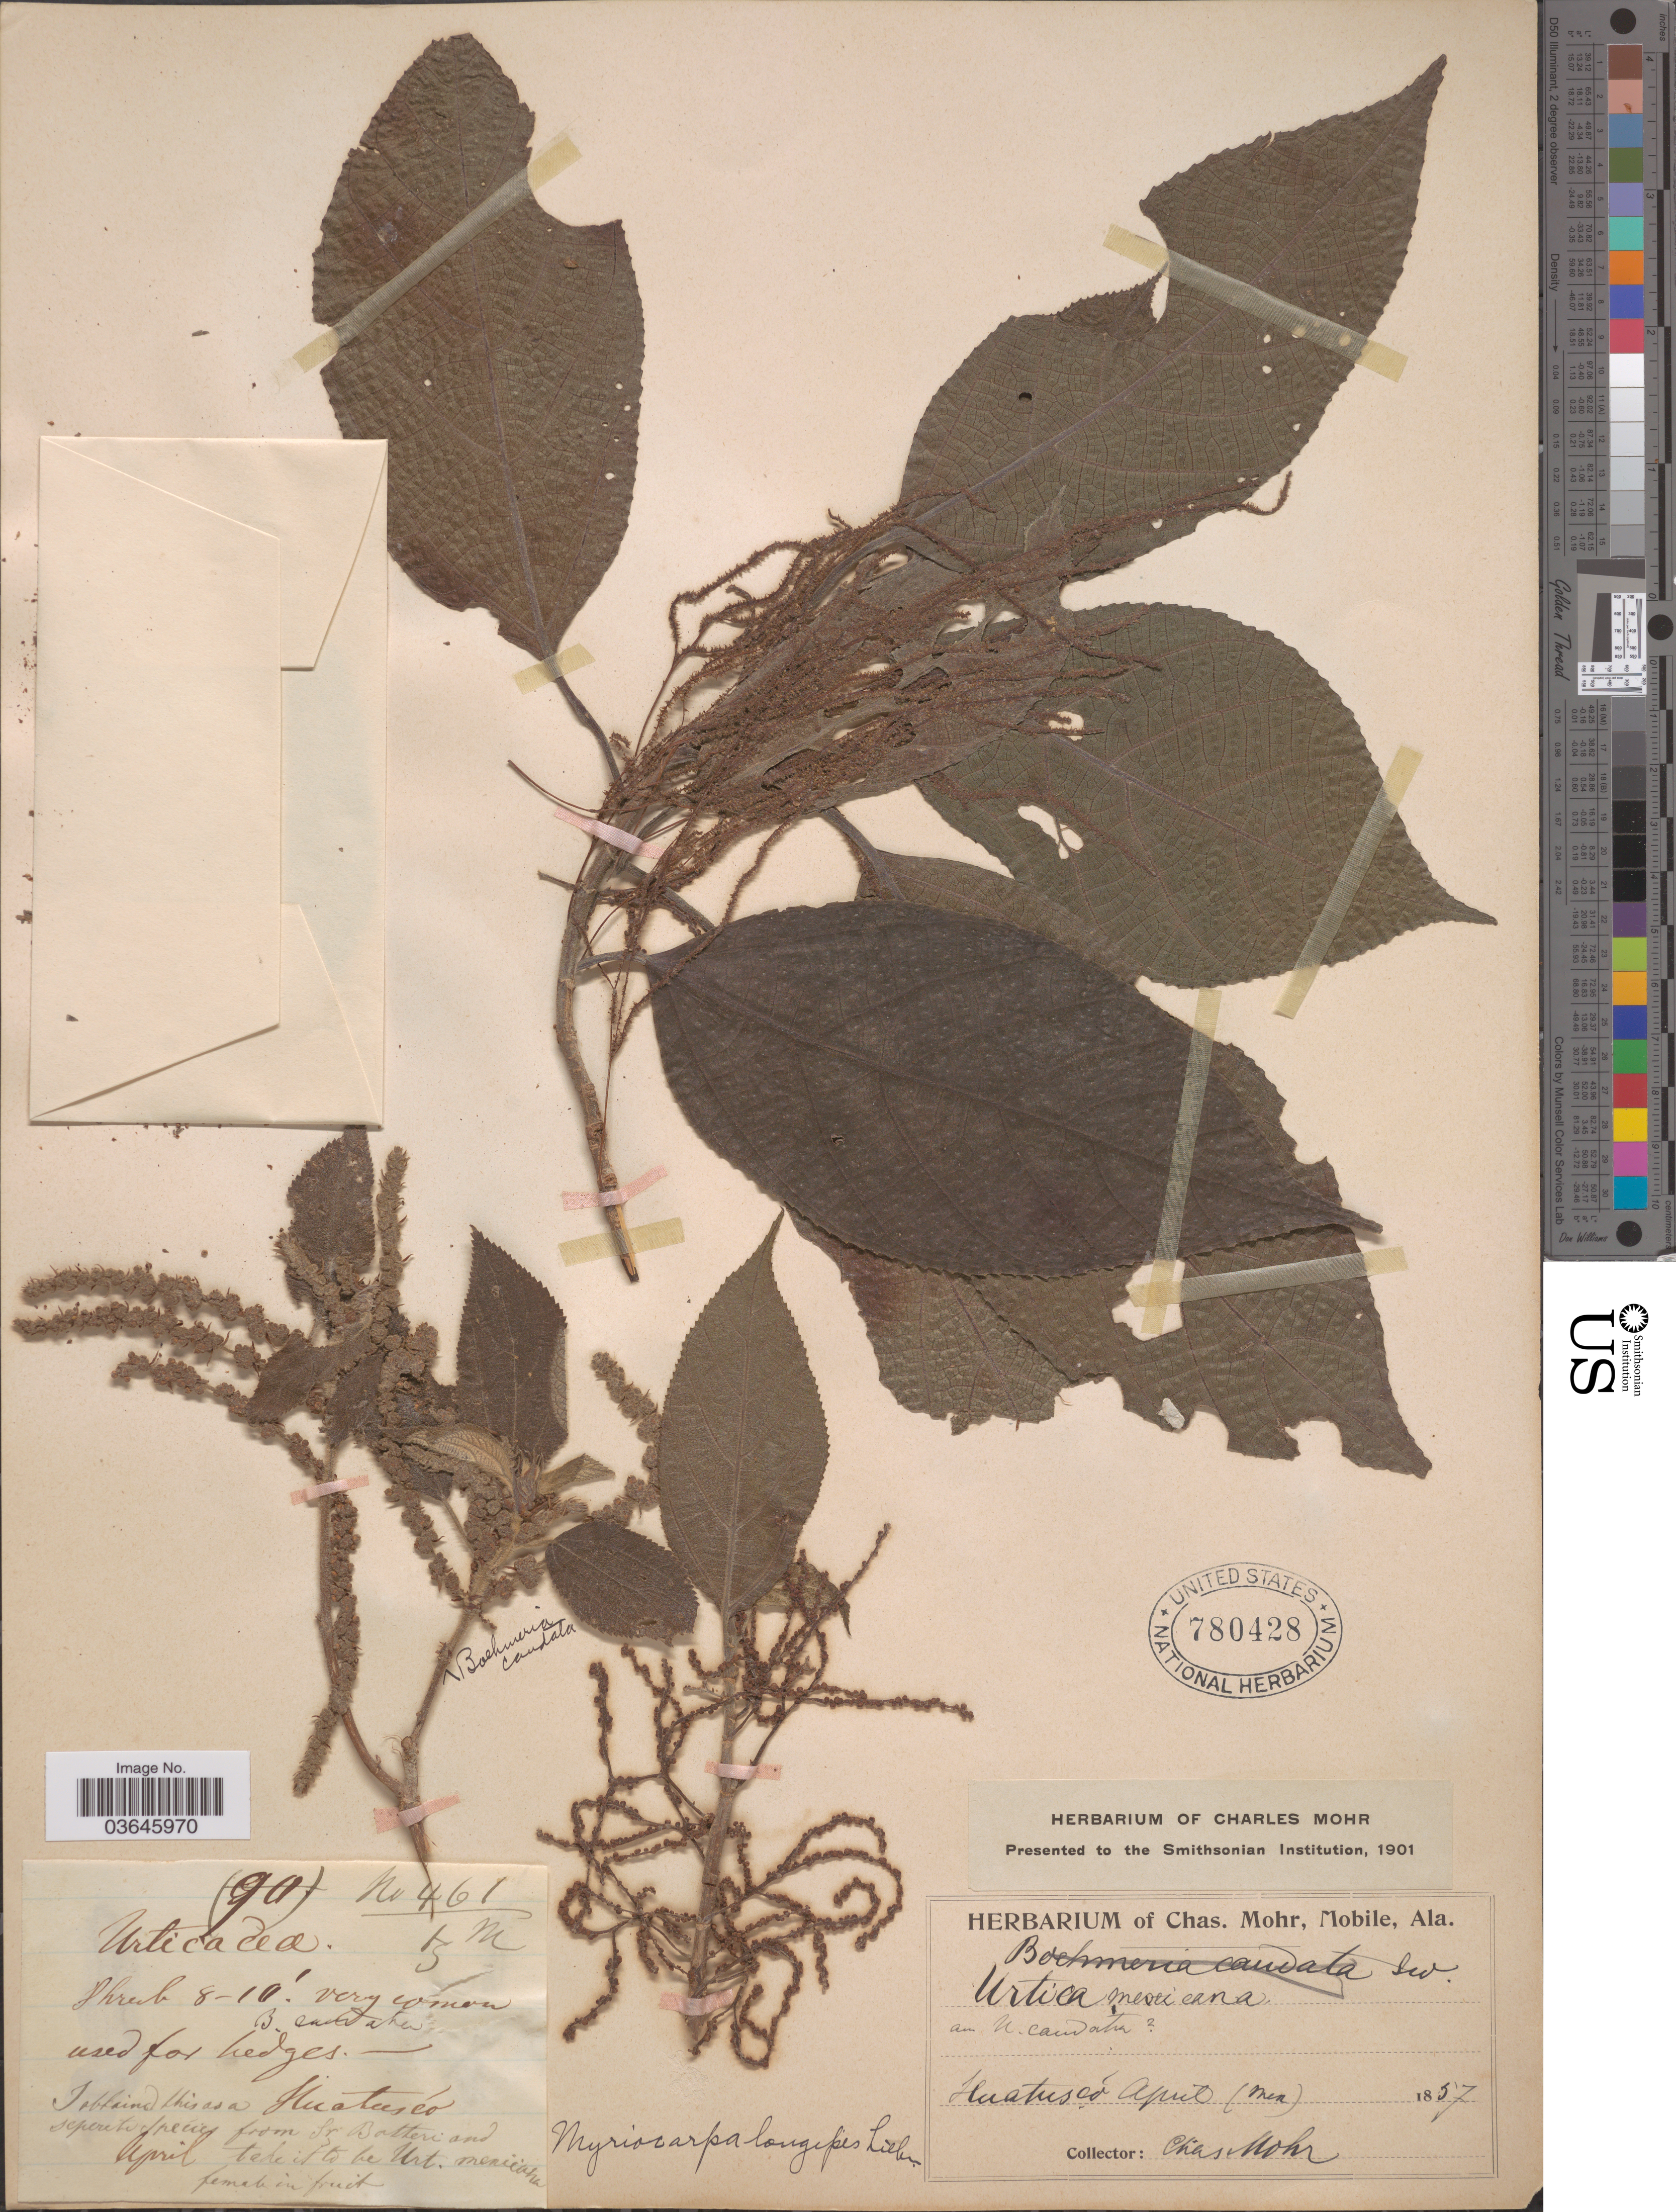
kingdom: Plantae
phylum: Tracheophyta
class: Magnoliopsida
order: Rosales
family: Urticaceae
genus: Myriocarpa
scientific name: Myriocarpa longipes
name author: Liebm.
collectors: Mohr, C. T. (herbarium)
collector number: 461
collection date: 1857-04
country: Mexico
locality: Huatuscó.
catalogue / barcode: US 780428